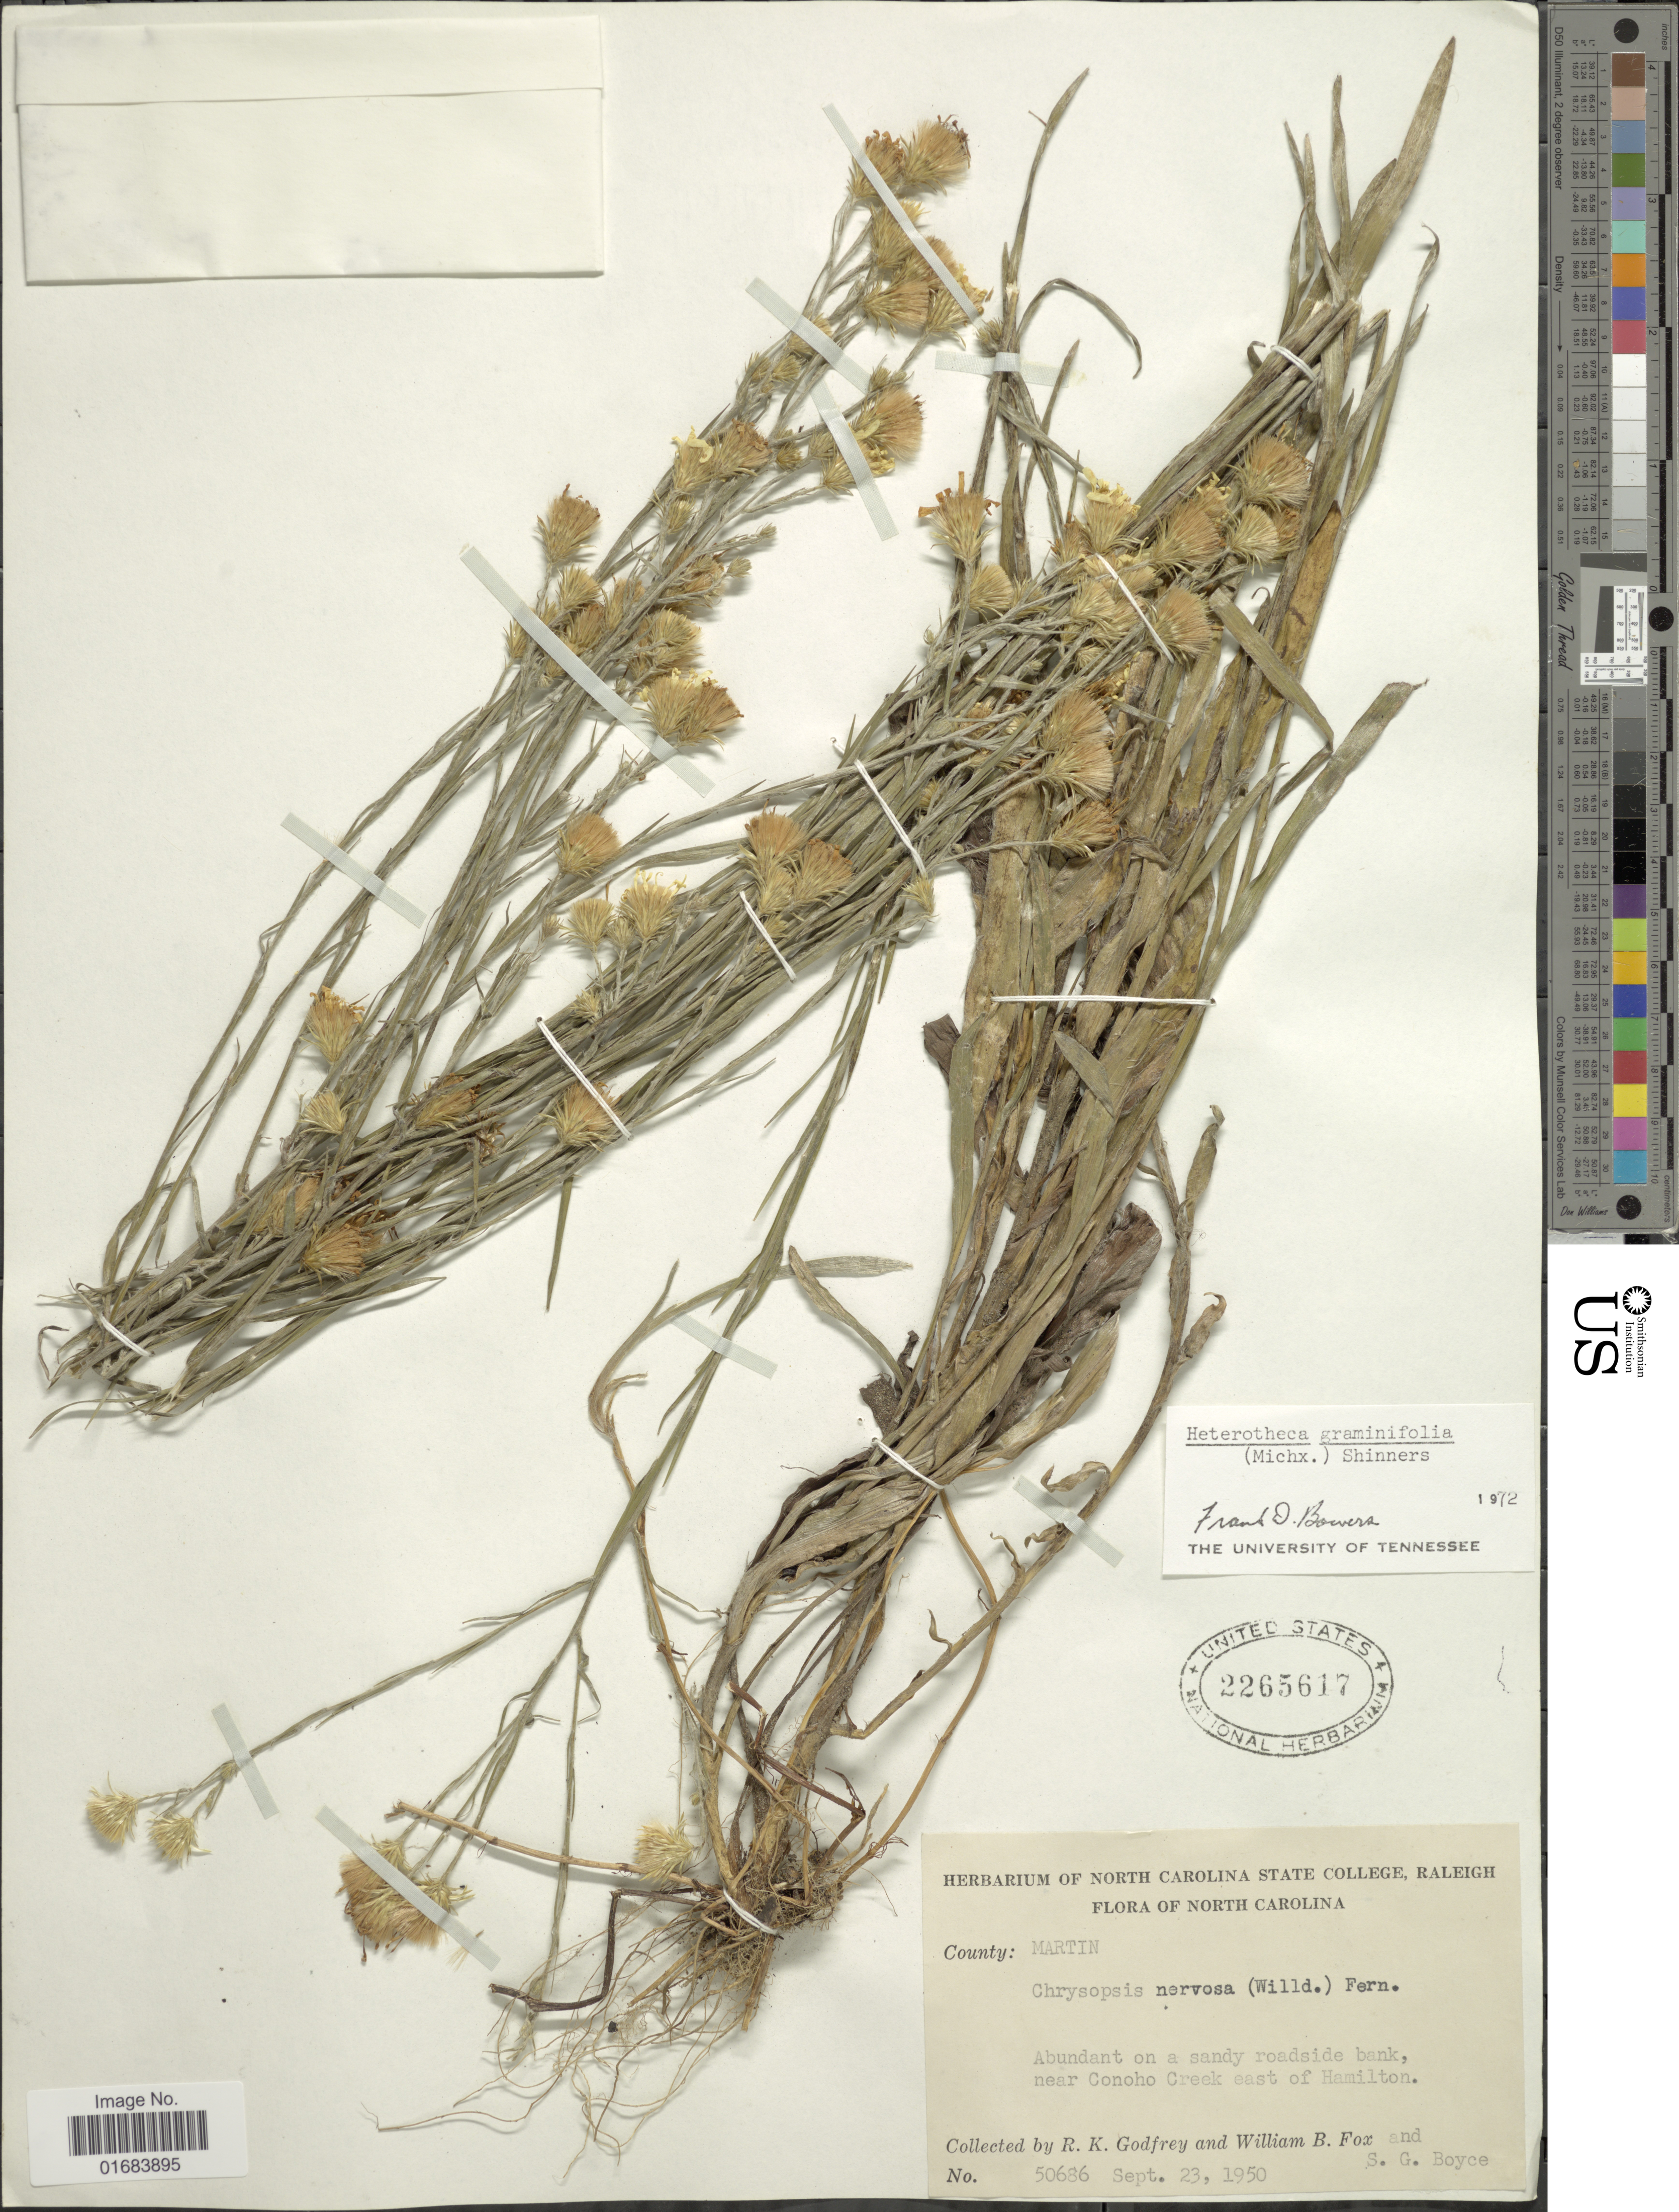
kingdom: Plantae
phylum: Tracheophyta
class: Magnoliopsida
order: Asterales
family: Asteraceae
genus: Pityopsis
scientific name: Pityopsis graminifolia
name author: (Michx.) Nutt.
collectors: R. K. Godfrey, W. B. Fox & S. Boyce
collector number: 50686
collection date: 1950-09-23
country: United States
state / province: North Carolina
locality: County: Martin, near Conoho Creek east of Hamilton.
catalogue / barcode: US 2265617